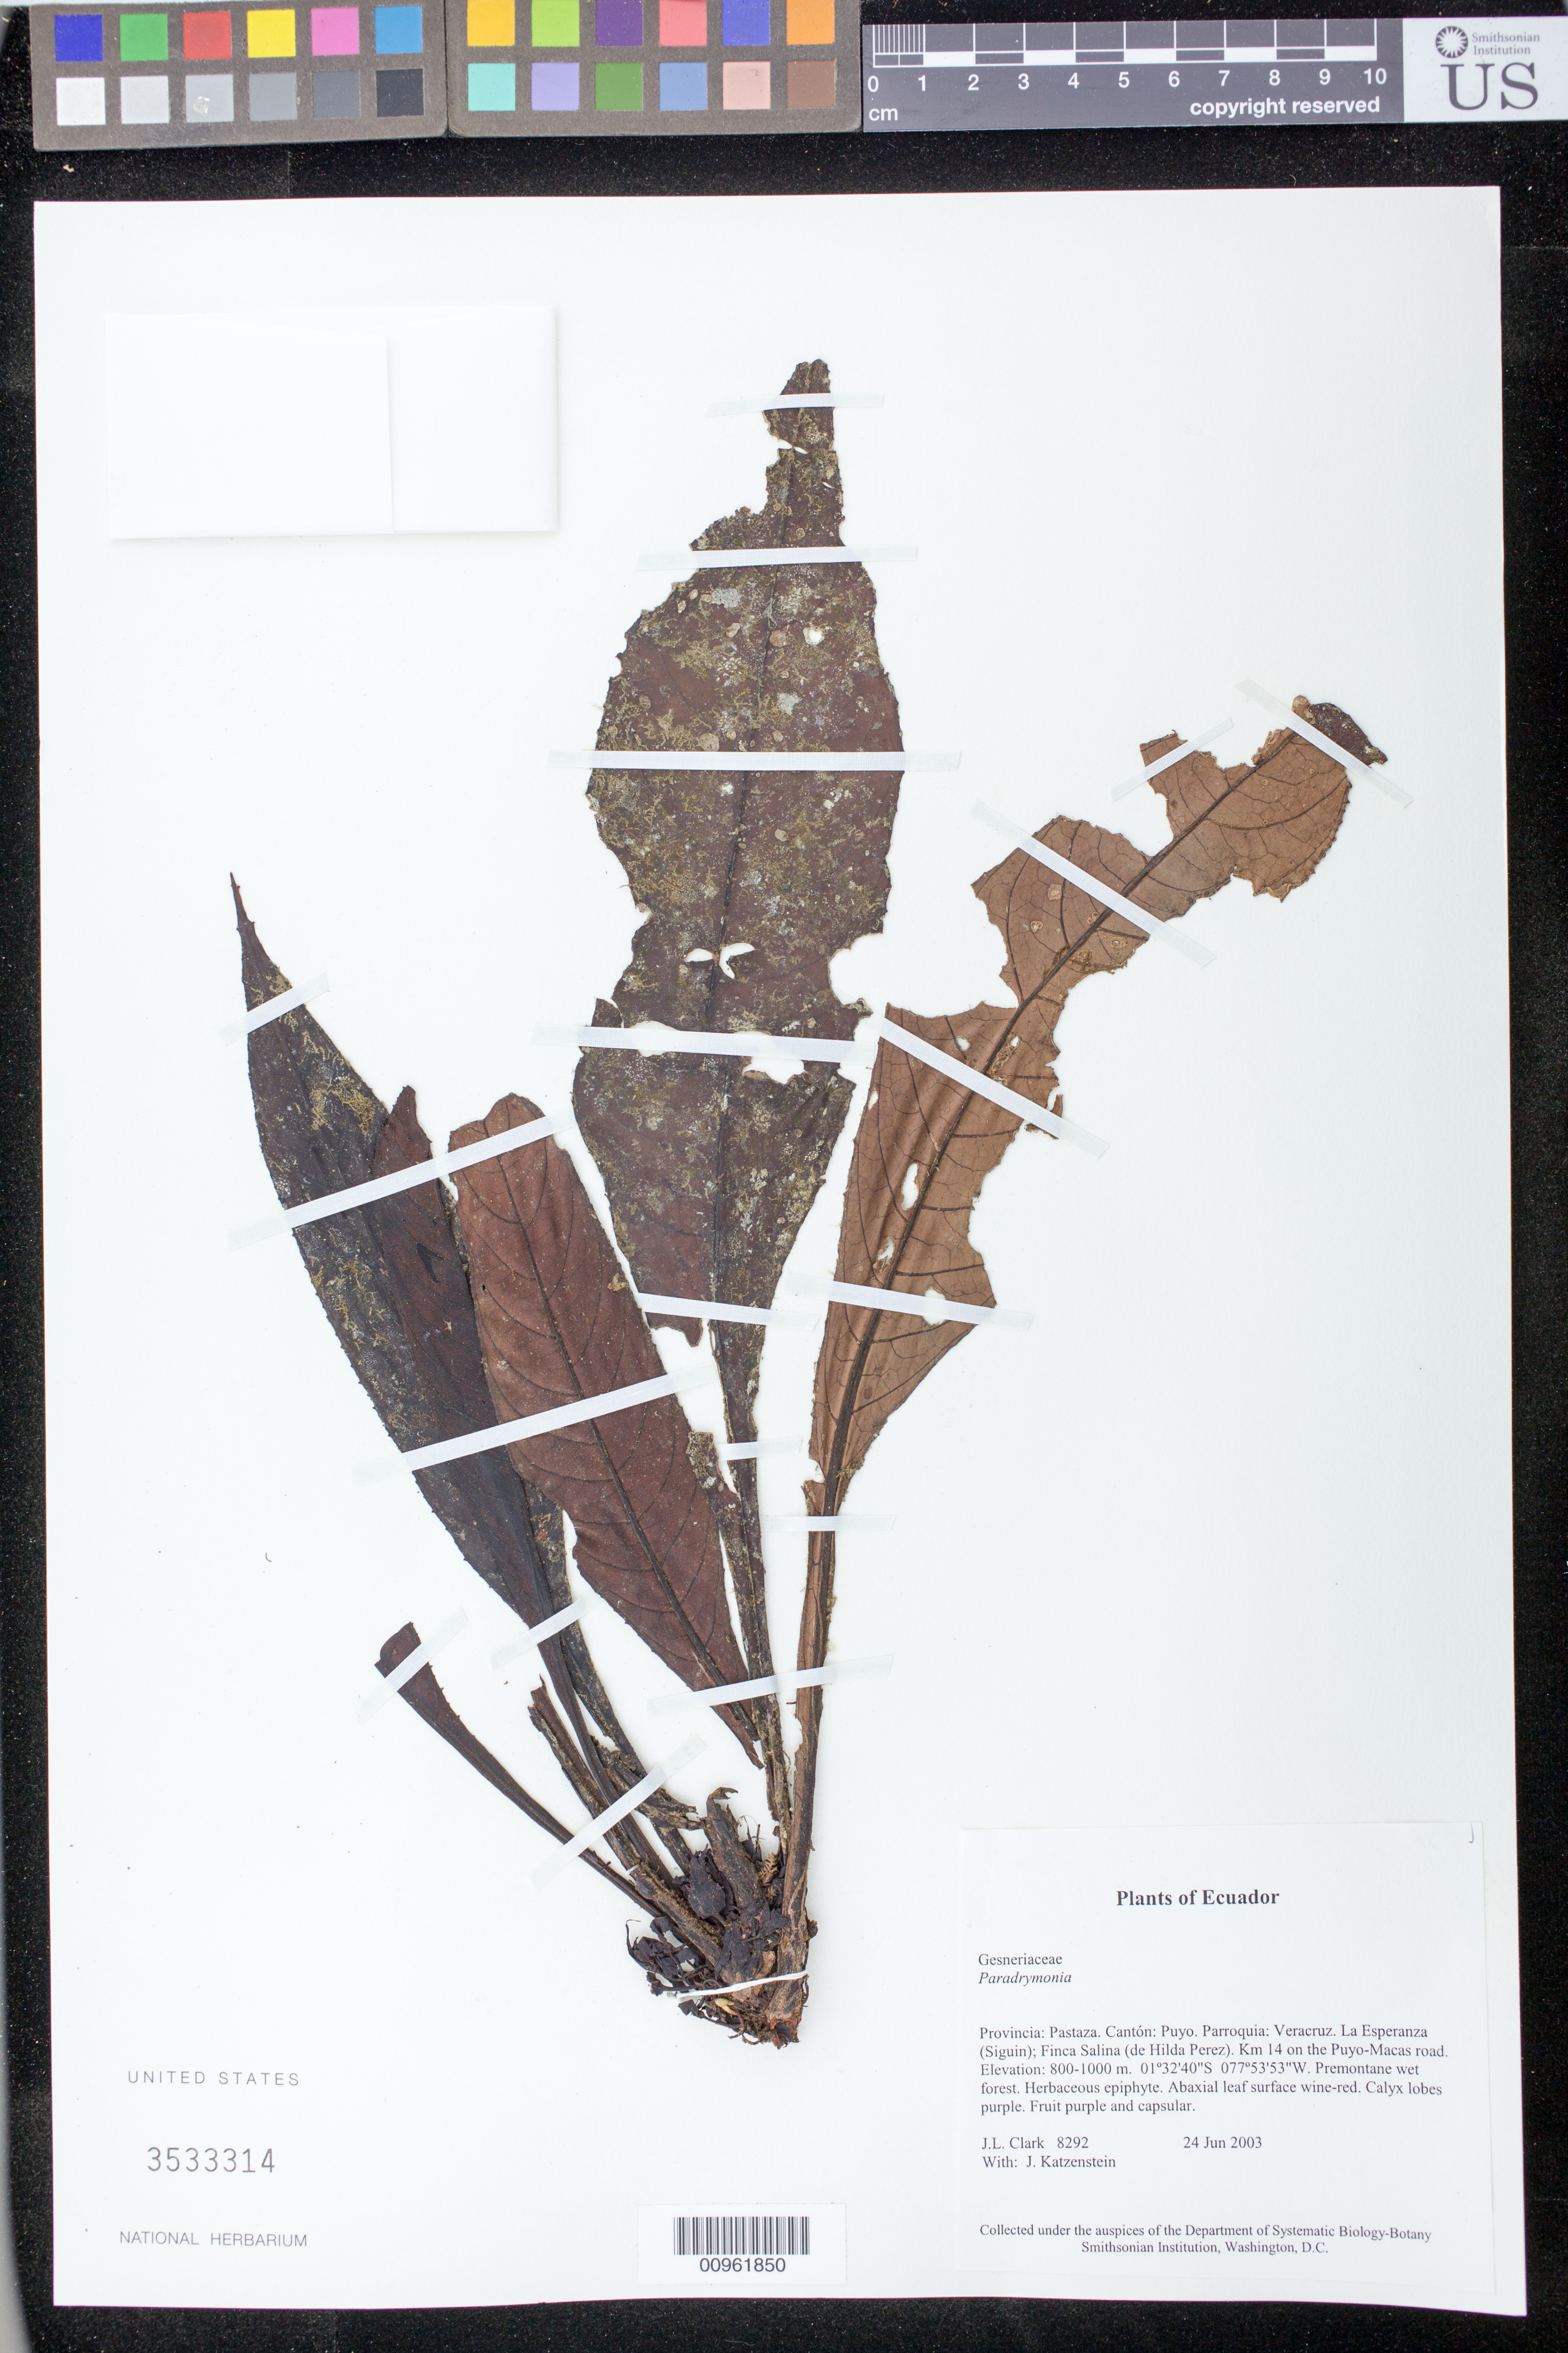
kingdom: Plantae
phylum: Tracheophyta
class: Magnoliopsida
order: Lamiales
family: Gesneriaceae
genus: Paradrymonia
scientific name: Paradrymonia sp.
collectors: J. L. Clark & J. Katzenstein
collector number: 8292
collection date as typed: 24 Jun 2003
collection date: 2003-06-24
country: Ecuador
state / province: Pastaza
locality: Puyo. Parroquia: Veracruz. La Esperanza (Siguin); Finca Salina (de Hilda Perez). Km 14 on the Puyo-Macas road.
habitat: Premontane wet forest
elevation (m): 800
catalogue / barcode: US 3533314